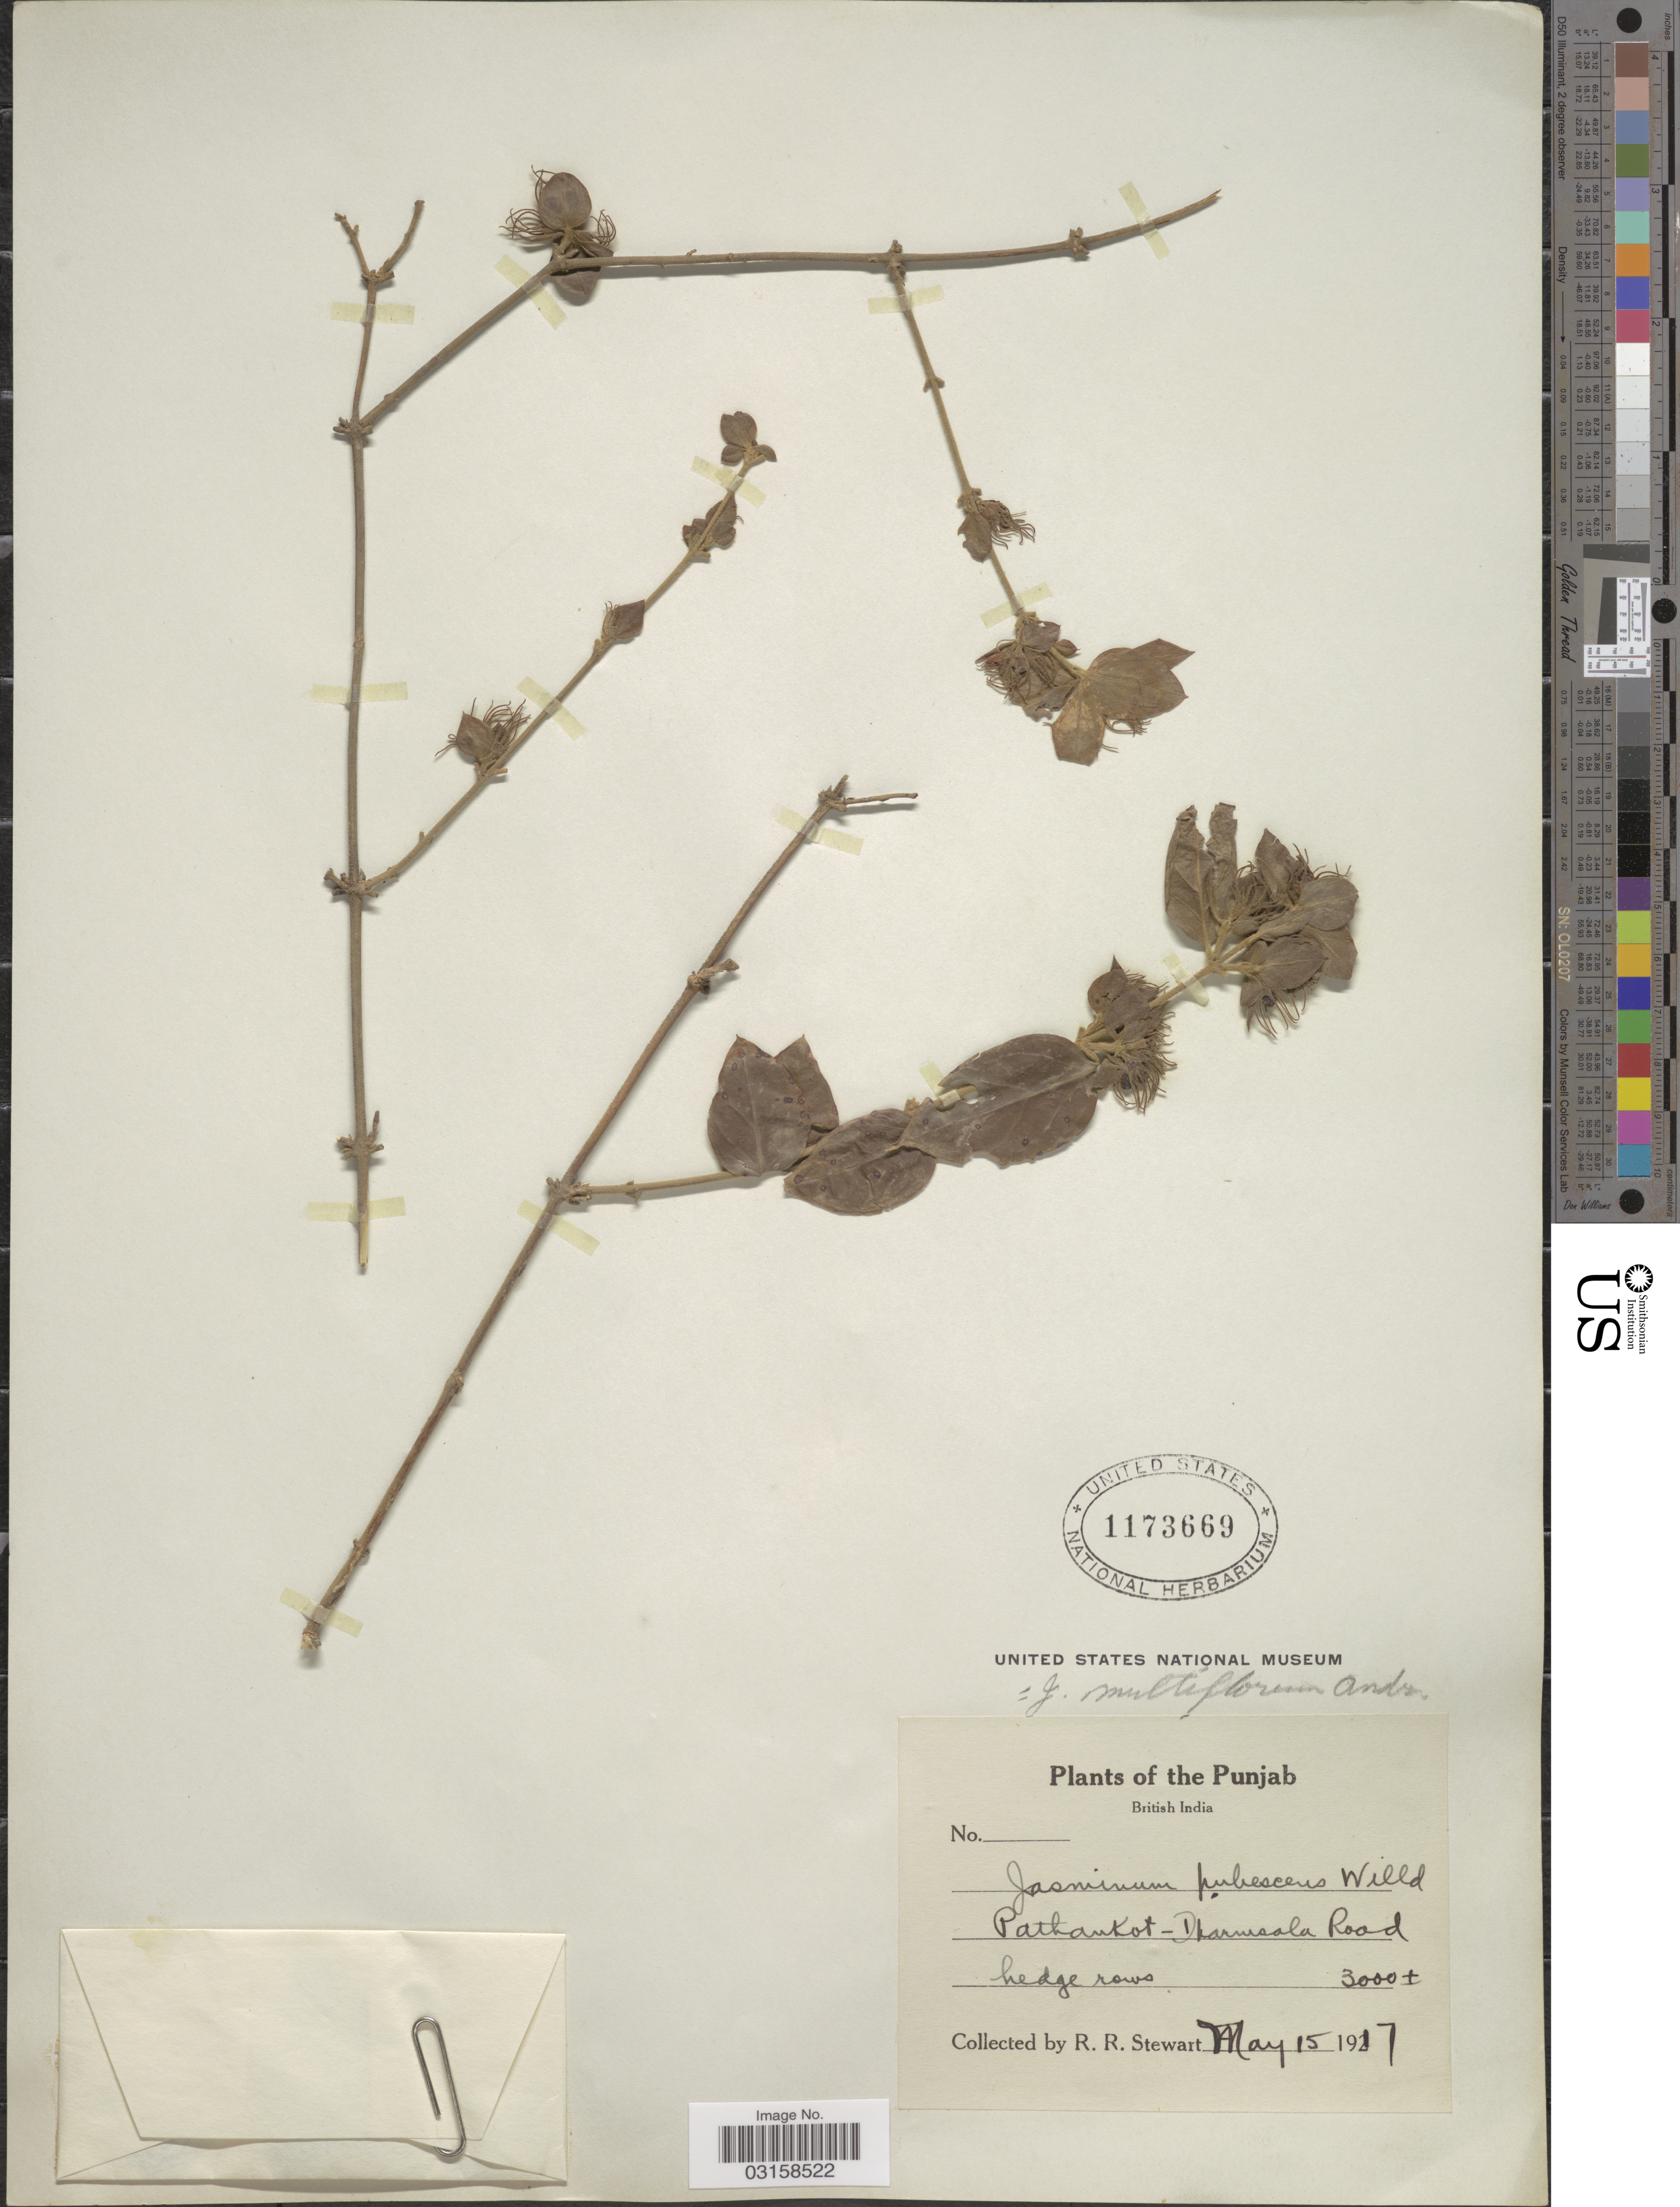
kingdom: Plantae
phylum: Tracheophyta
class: Magnoliopsida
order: Lamiales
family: Oleaceae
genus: Jasminum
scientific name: Jasminum multiflorum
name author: (Burm. f.) Andrews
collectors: R. Stewart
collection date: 1917-05-15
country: India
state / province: Himachal Pradesh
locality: British India. Pathankot - Dharmsala Road.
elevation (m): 914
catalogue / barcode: US 1173669